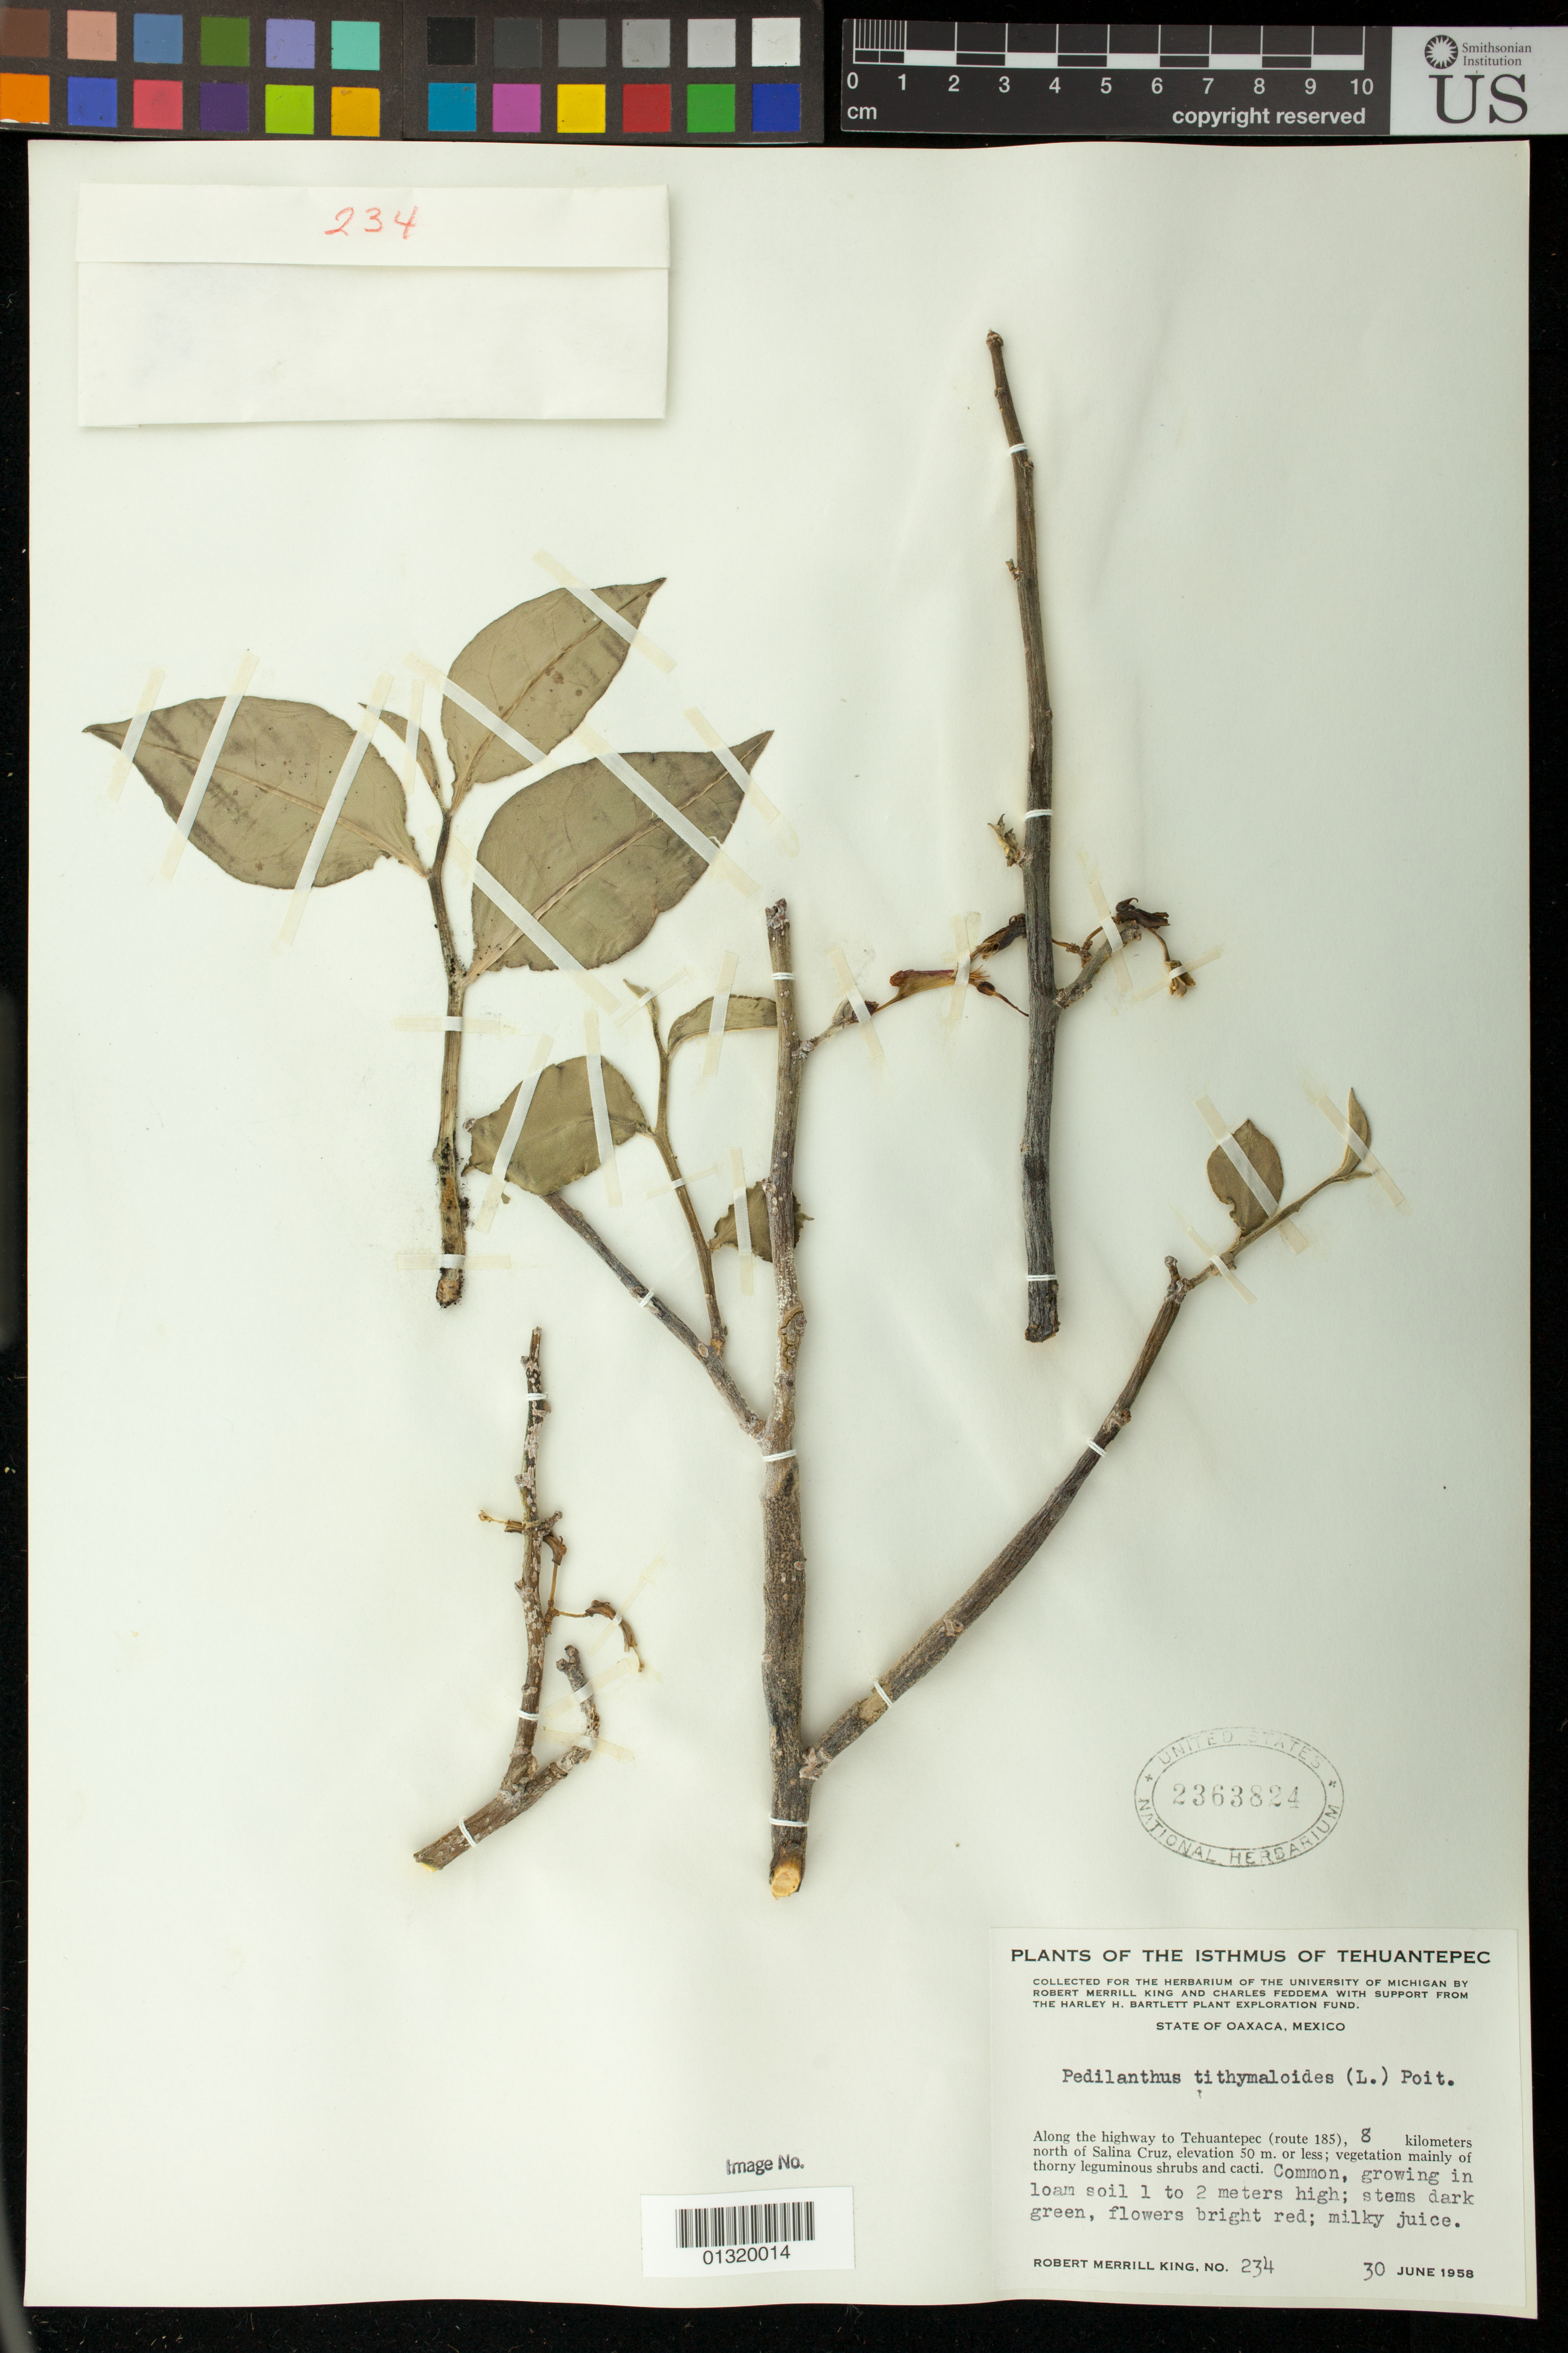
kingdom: Plantae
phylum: Tracheophyta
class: Magnoliopsida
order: Malpighiales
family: Euphorbiaceae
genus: Pedilanthus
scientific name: Pedilanthus tithymaloides subsp. tithymaloides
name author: (L.) Poit.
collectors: R. M. King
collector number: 234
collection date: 1958-06-30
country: Mexico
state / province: Oaxaca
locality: Along the highway to Tehuantepec (route 185), 8 kilometers, north of Salina Cruz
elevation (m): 0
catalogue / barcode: US 2363824